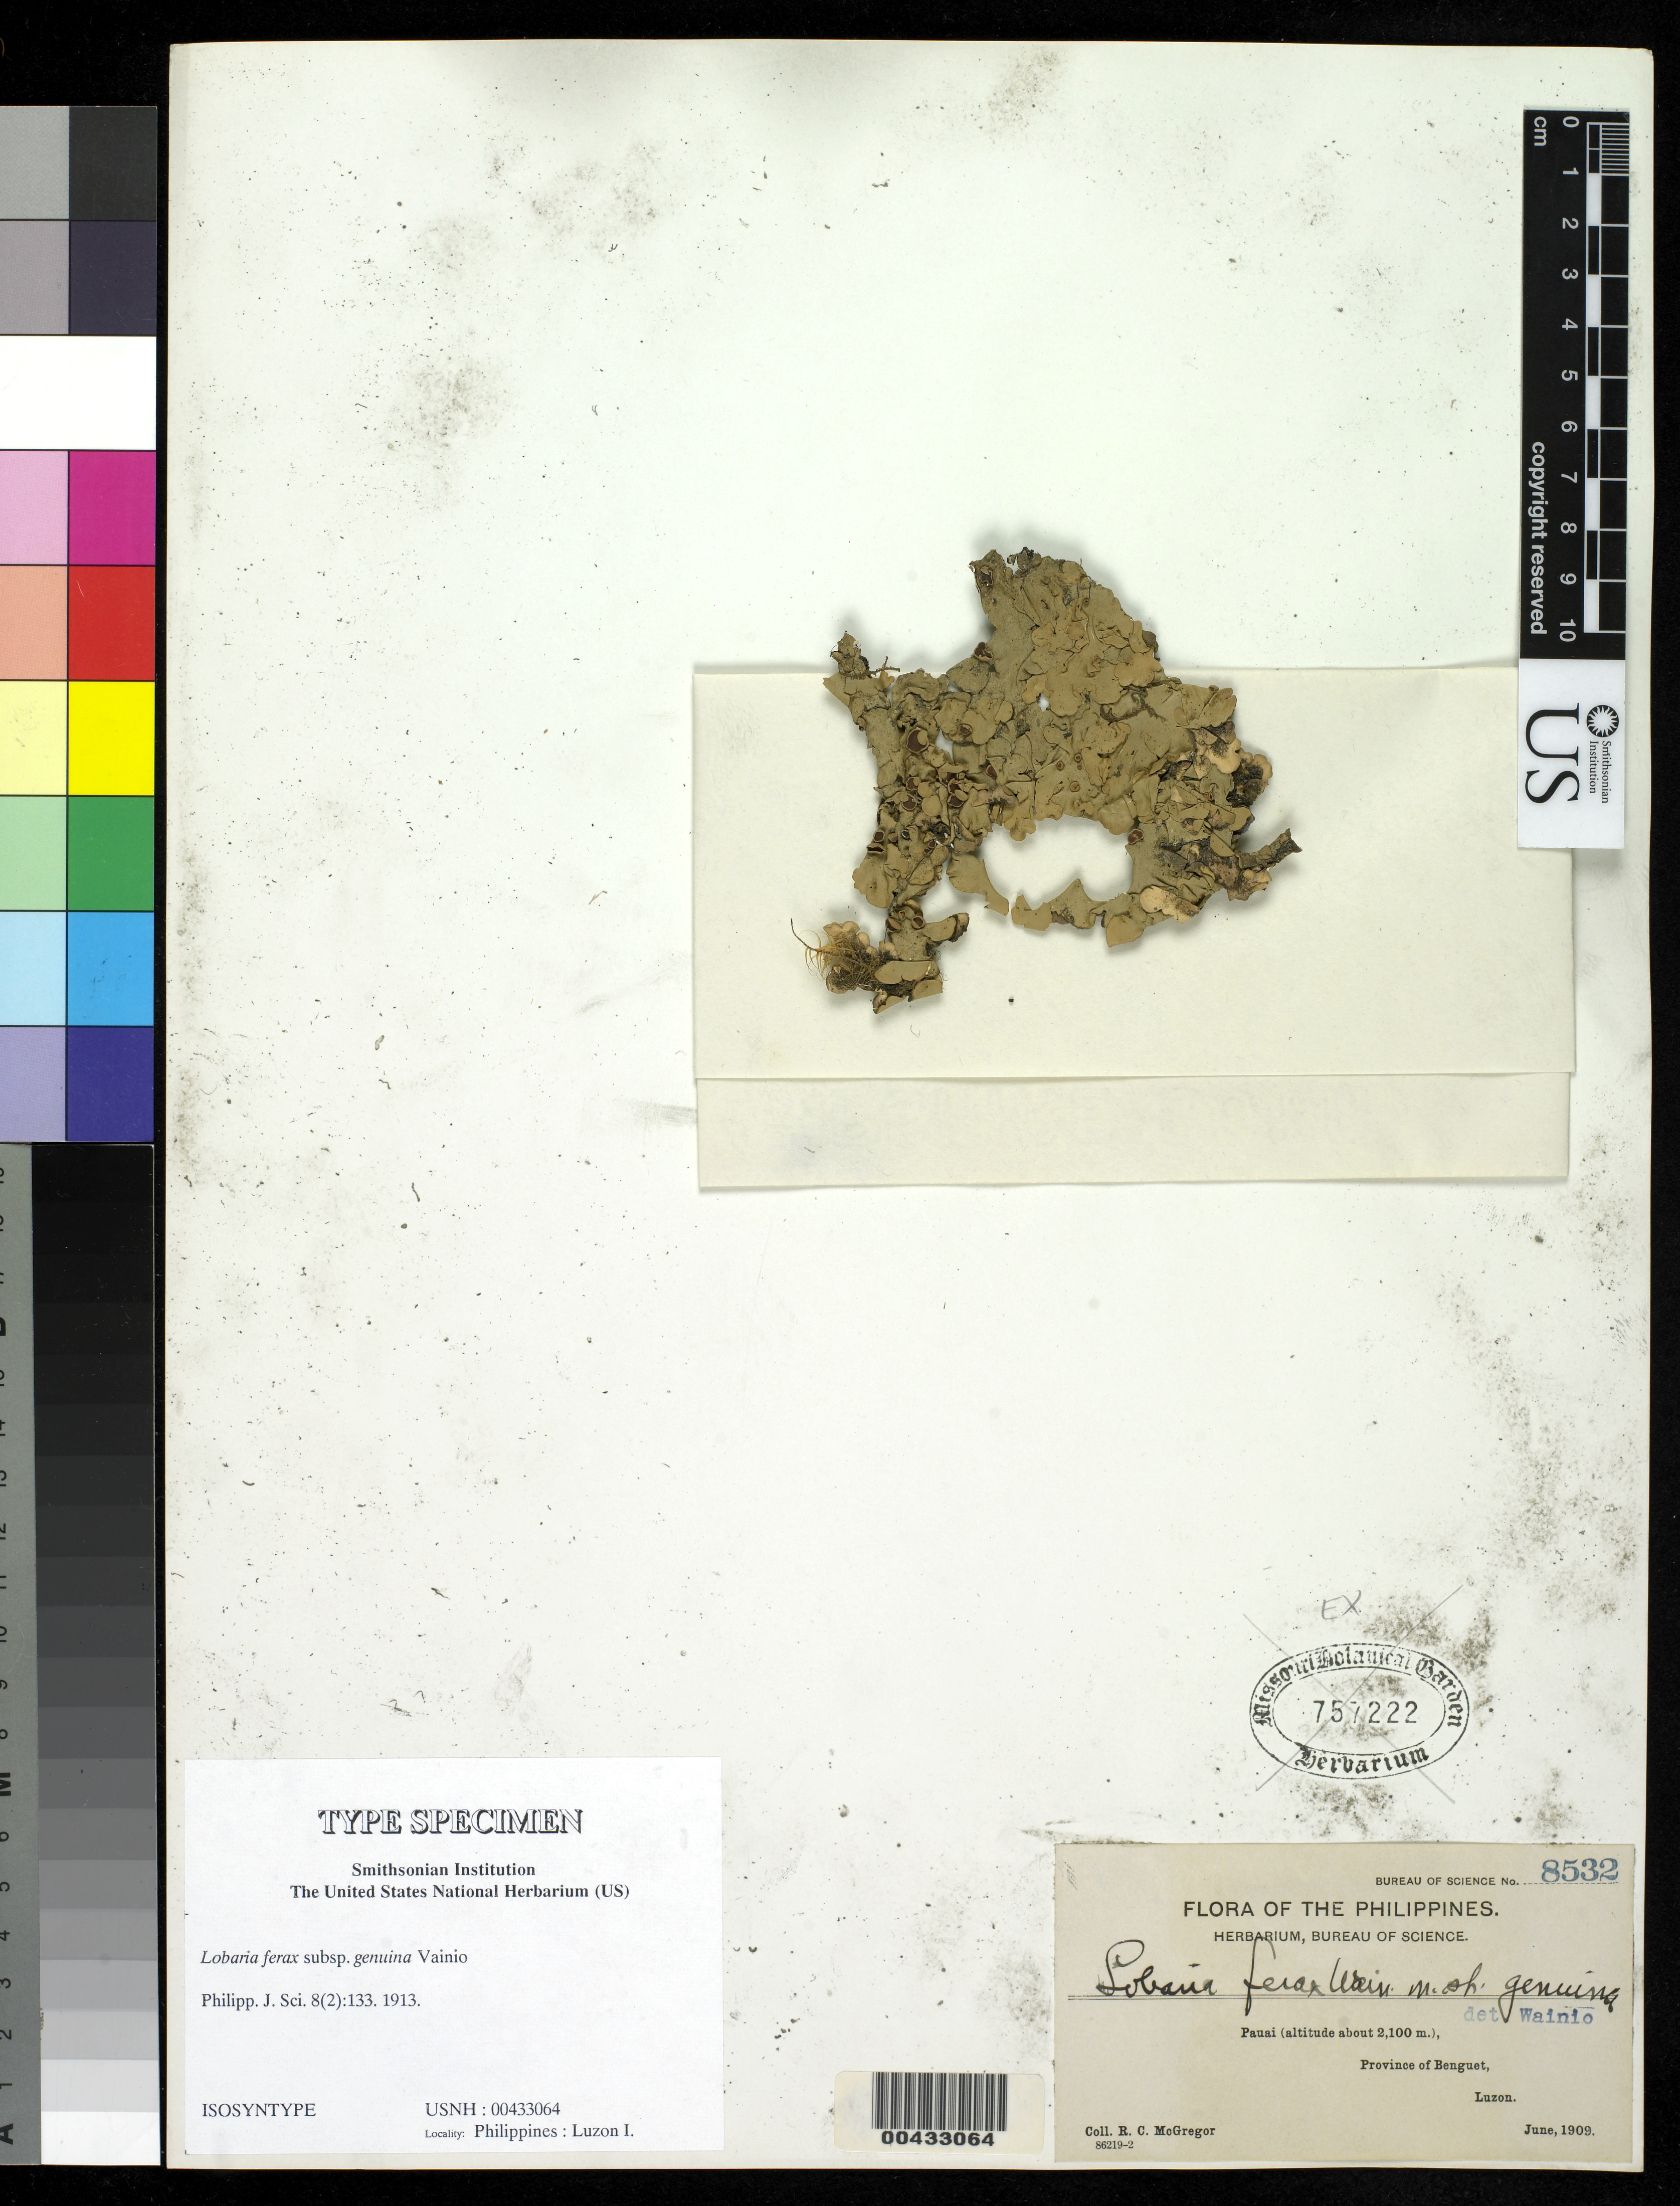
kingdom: Fungi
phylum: Ascomycota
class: Lecanoromycetes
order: Peltigerales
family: Lobariaceae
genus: Lobaria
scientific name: Lobaria ferax subsp. genuina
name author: Vain.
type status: Isosyntype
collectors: R. C. McGregor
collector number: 8532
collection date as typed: Jun 1909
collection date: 1909-06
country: Philippines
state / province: Cordillera (Administrative Region)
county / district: Benguet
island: Luzon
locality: Pauai.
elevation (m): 2100